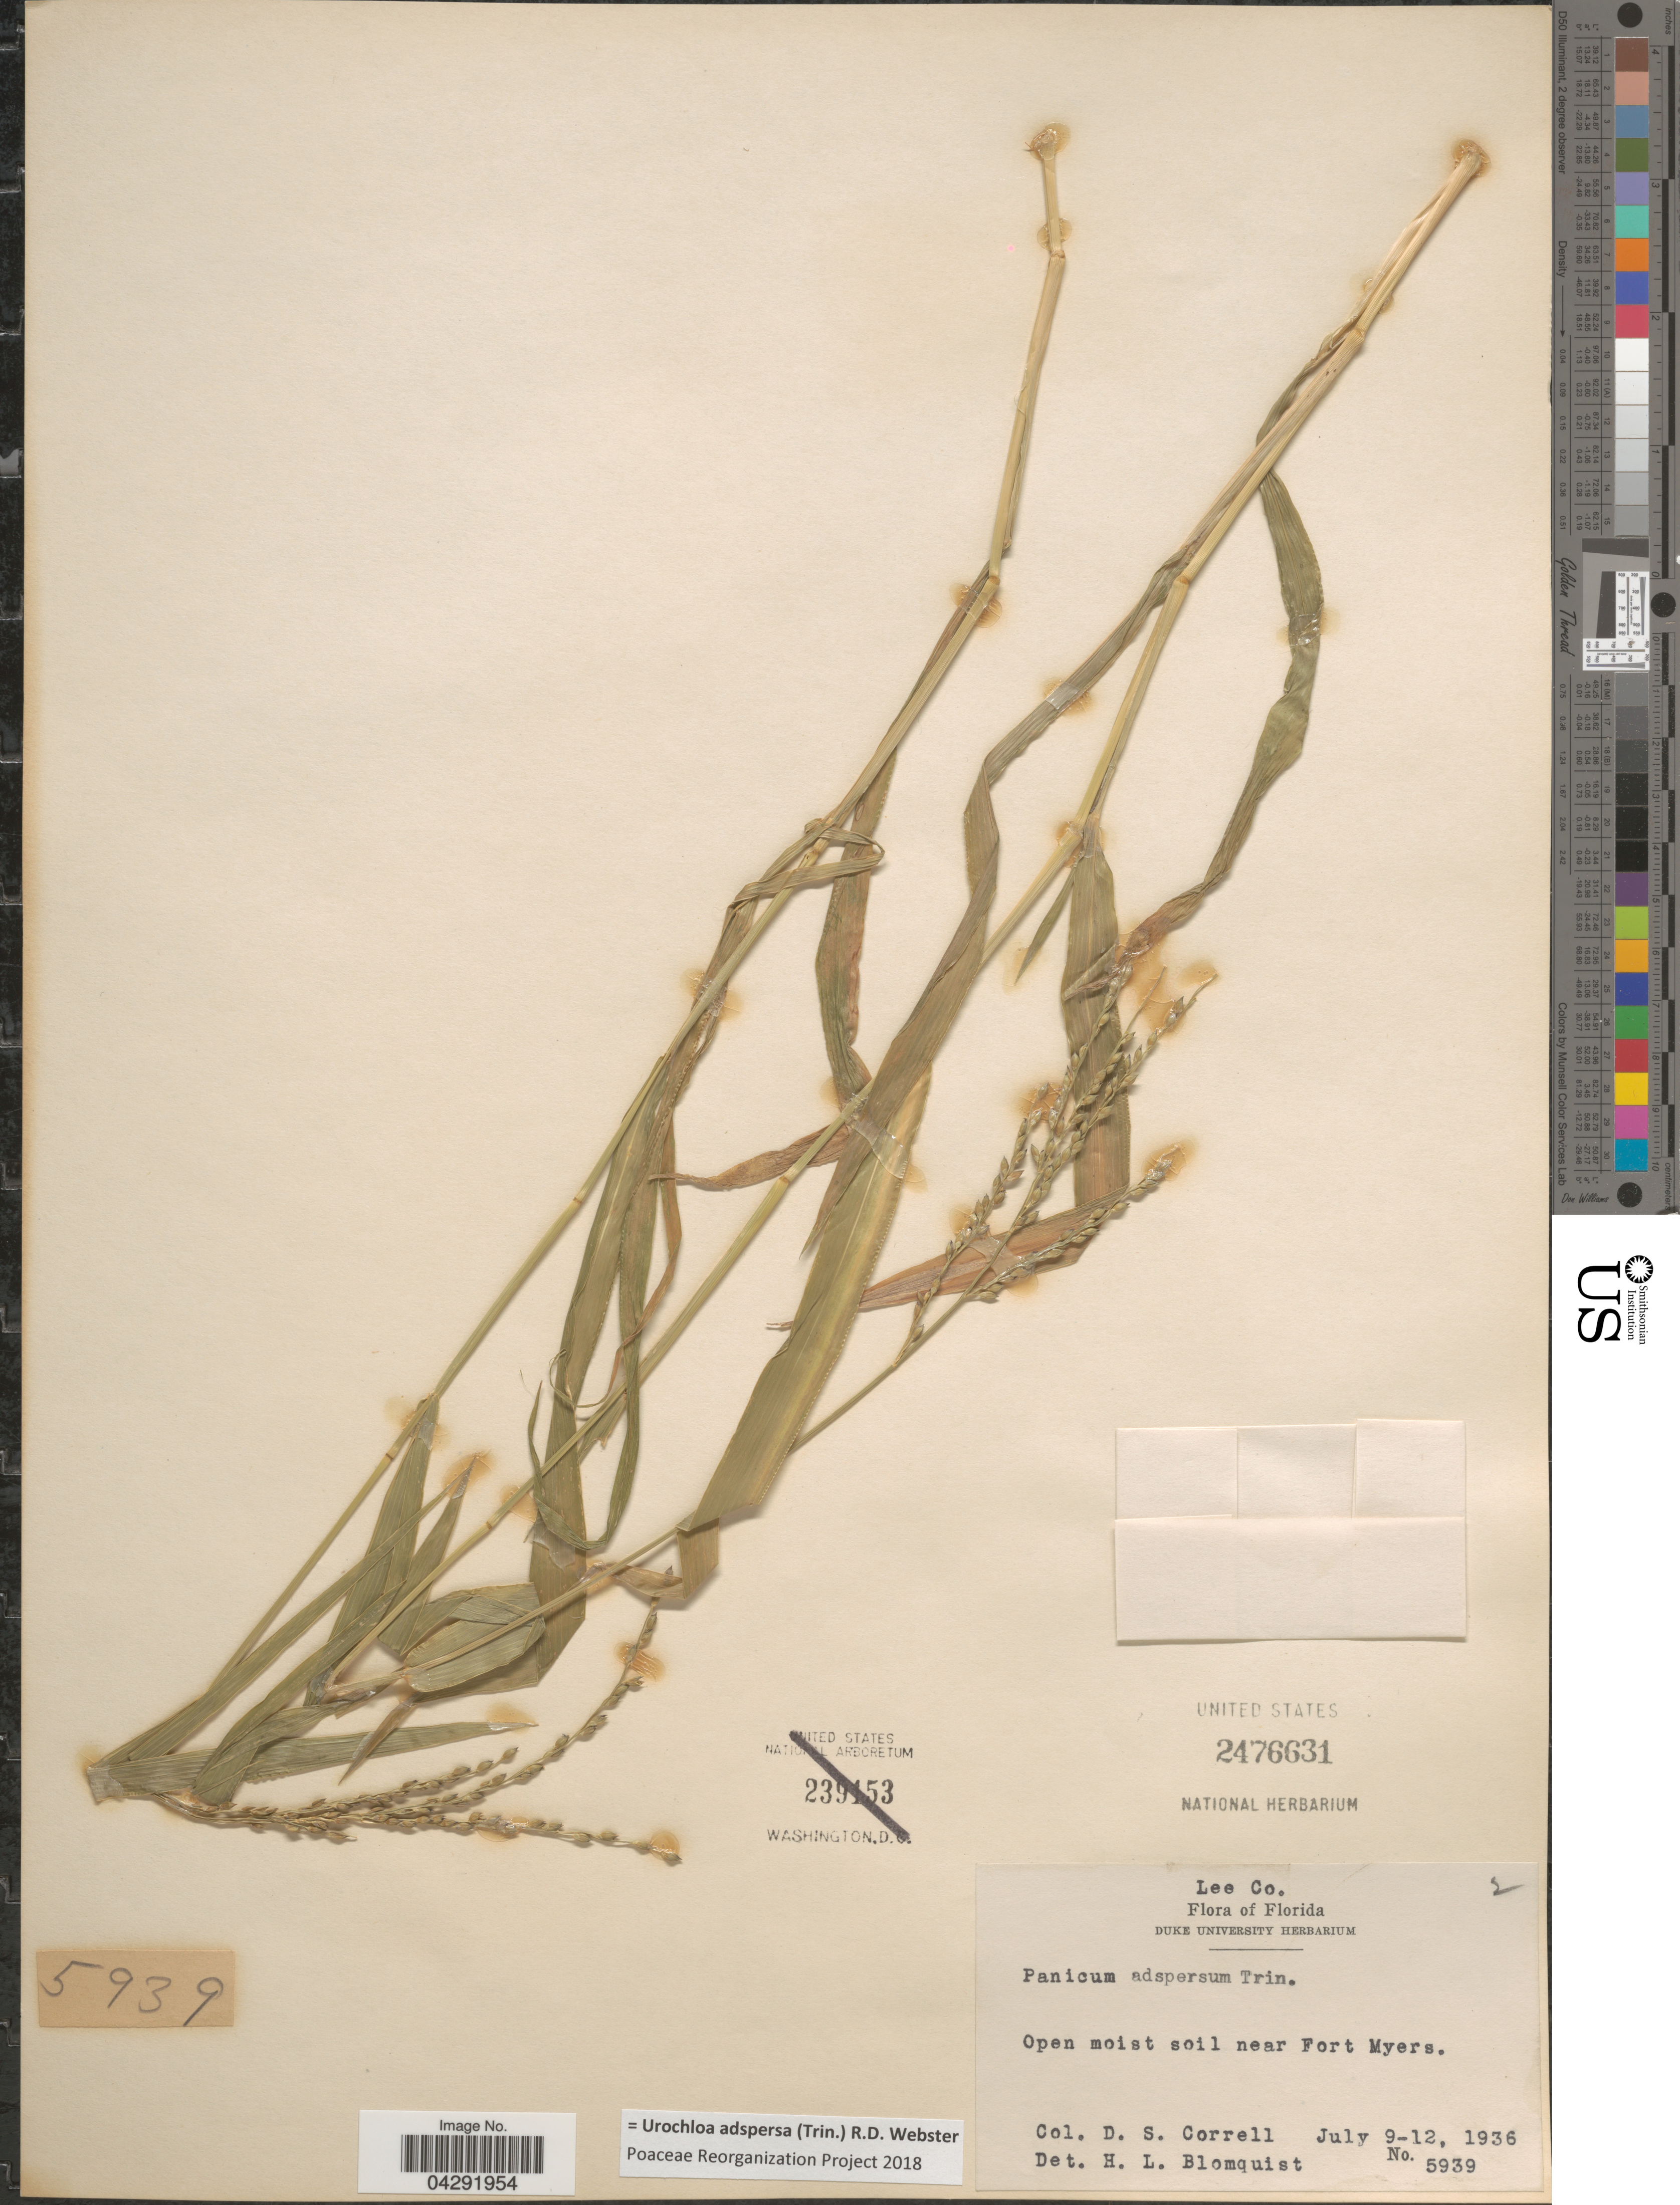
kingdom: Plantae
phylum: Tracheophyta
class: Liliopsida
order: Poales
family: Poaceae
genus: Urochloa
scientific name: Urochloa adspersa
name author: (Trin.) R.D. Webster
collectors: D. S. Correll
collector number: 5939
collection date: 1936-07-09/1936-07-12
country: United States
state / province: Florida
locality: Lee Co. Open moist soil near Fort Myers.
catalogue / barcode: US 2476631